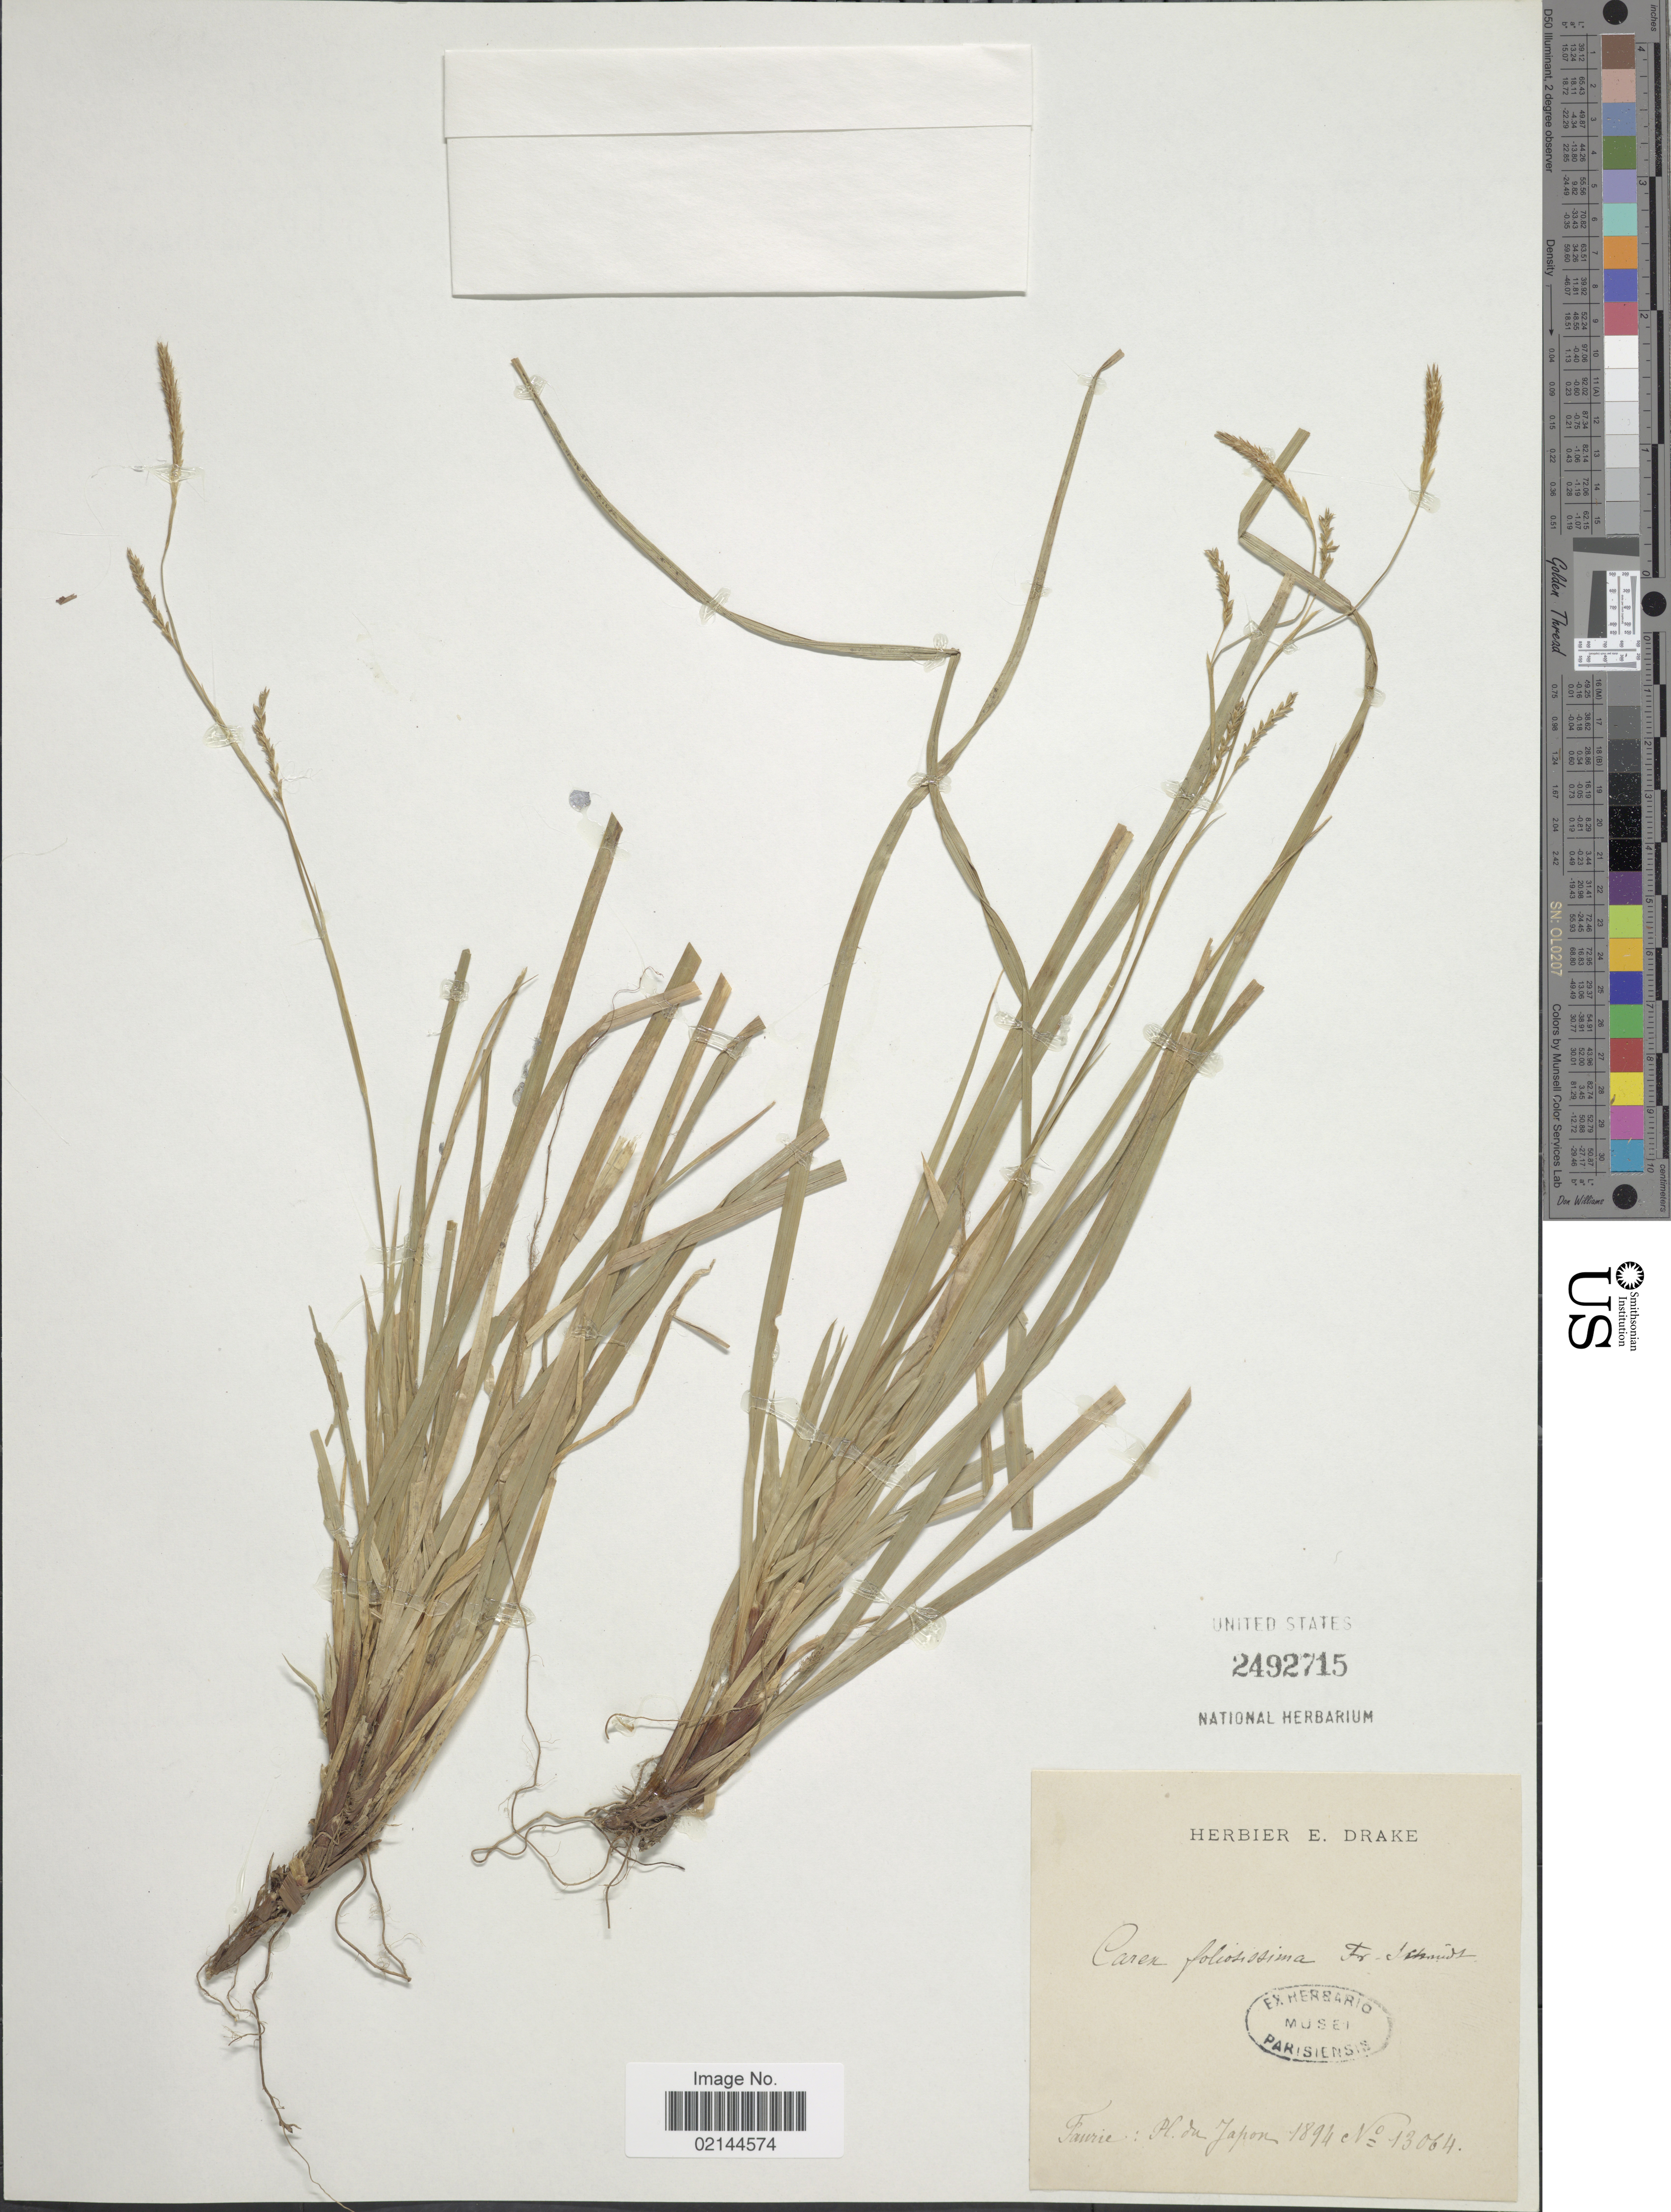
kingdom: Plantae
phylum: Tracheophyta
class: Liliopsida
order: Poales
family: Cyperaceae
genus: Carex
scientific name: Carex foliosissima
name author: F. Schmidt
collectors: -. Faurie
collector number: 13064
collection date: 1894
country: Japan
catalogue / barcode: US 2492715